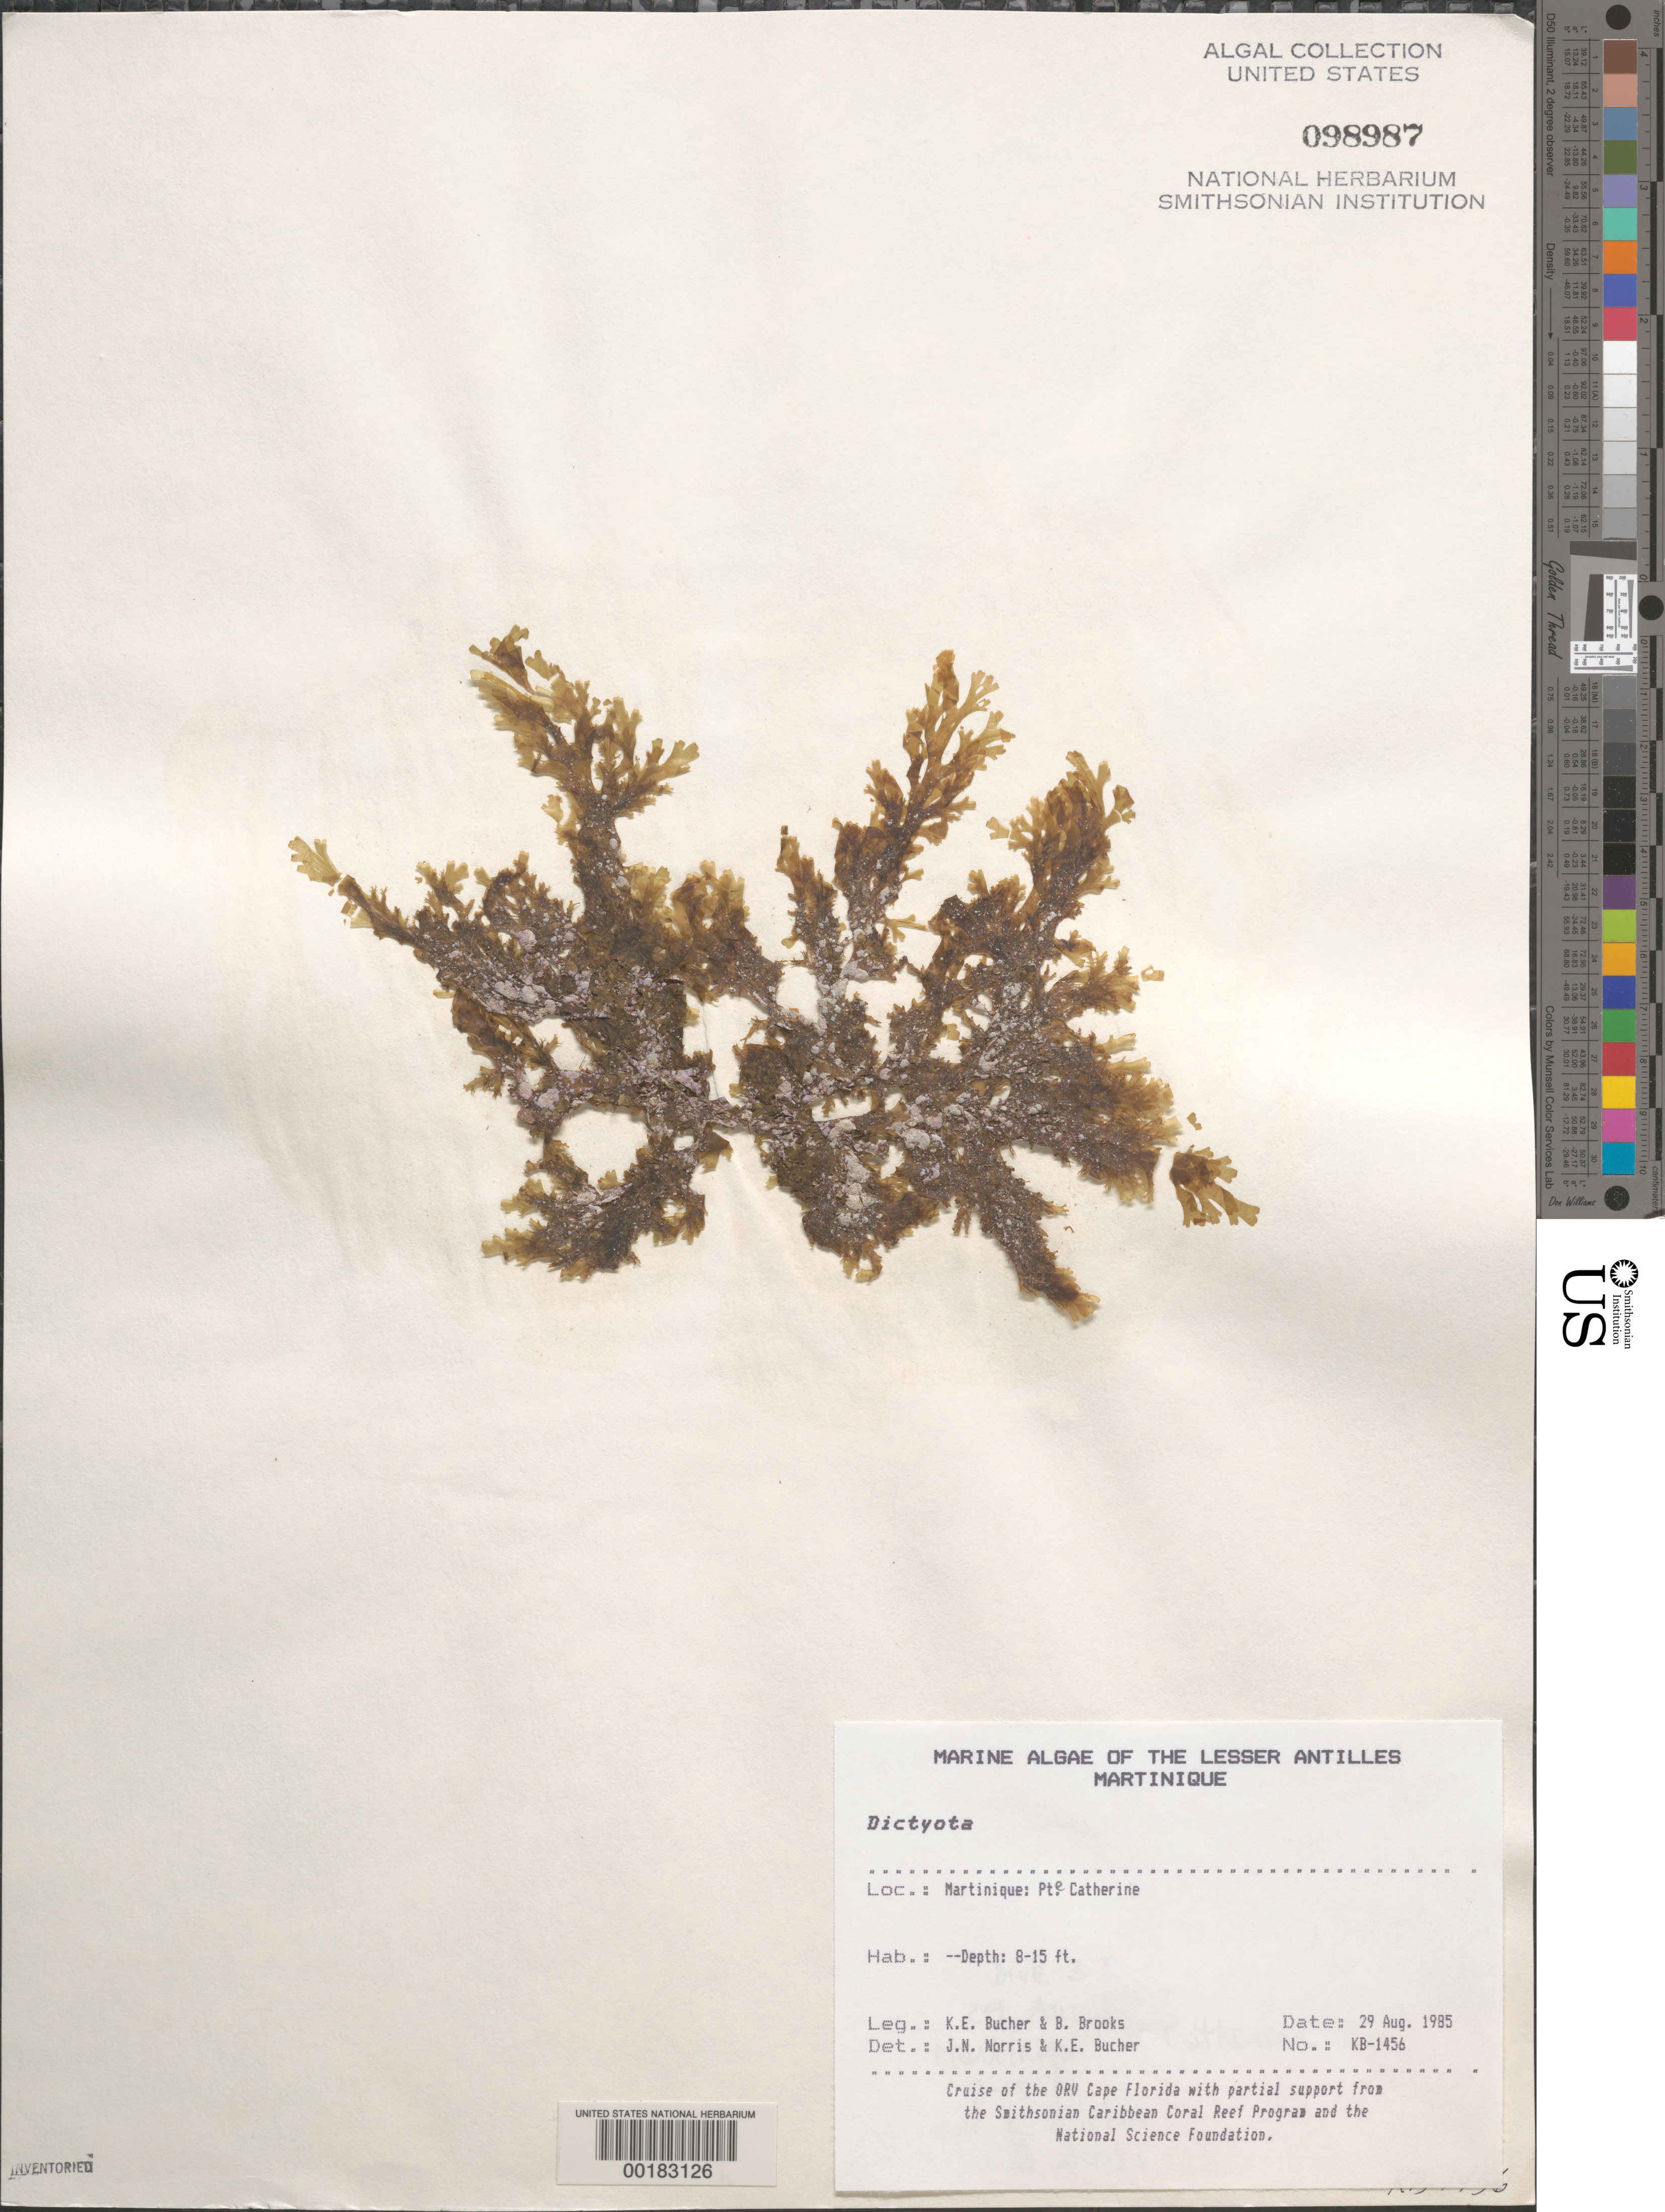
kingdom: Chromista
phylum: Ochrophyta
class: Phaeophyceae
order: Dictyotales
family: Dictyotaceae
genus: Dictyota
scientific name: Dictyota sp.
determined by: Norris, J. N.; Bucher, K. E.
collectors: K. E. Bucher & B. Brooks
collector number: Kb-1456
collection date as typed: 29 Aug 1985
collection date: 1985-08-29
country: Martinique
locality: Pointe Catherine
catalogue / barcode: US 98987